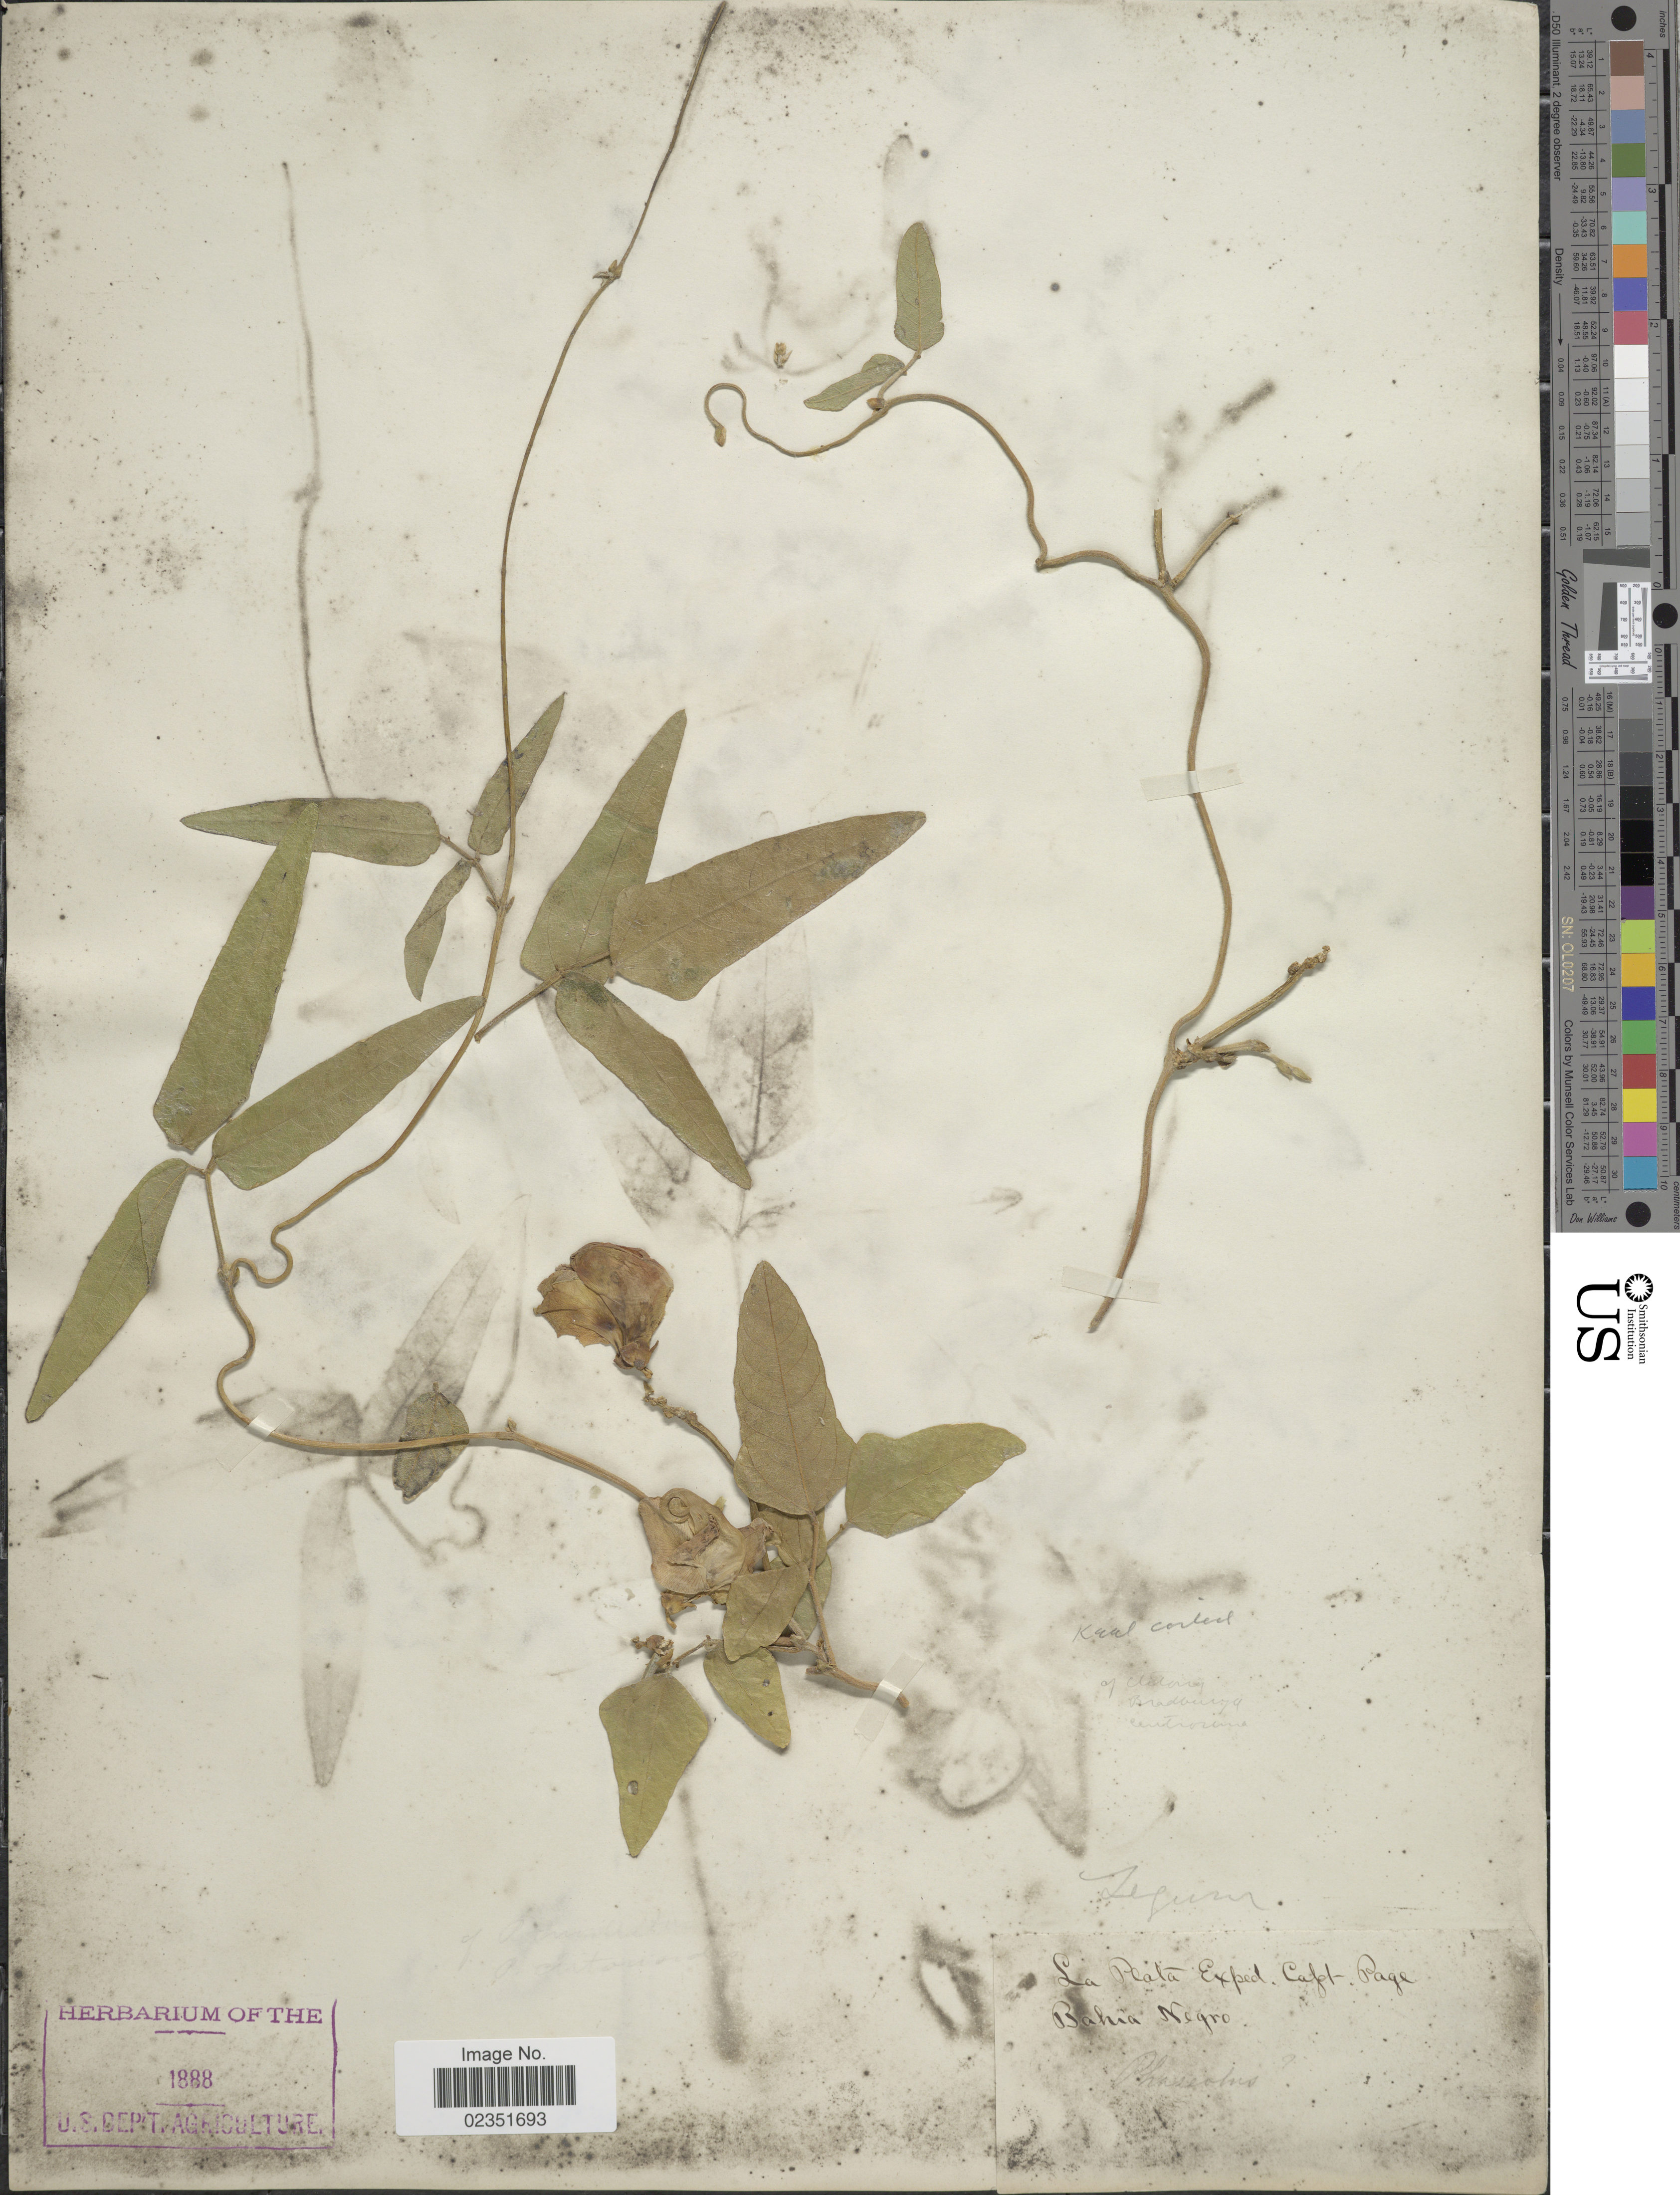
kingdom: Plantae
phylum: Tracheophyta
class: Magnoliopsida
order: Fabales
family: Fabaceae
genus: Phaseolus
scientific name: Phaseolus sp.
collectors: Capt. Page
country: Paraguay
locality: La Plata, Bahia Negro